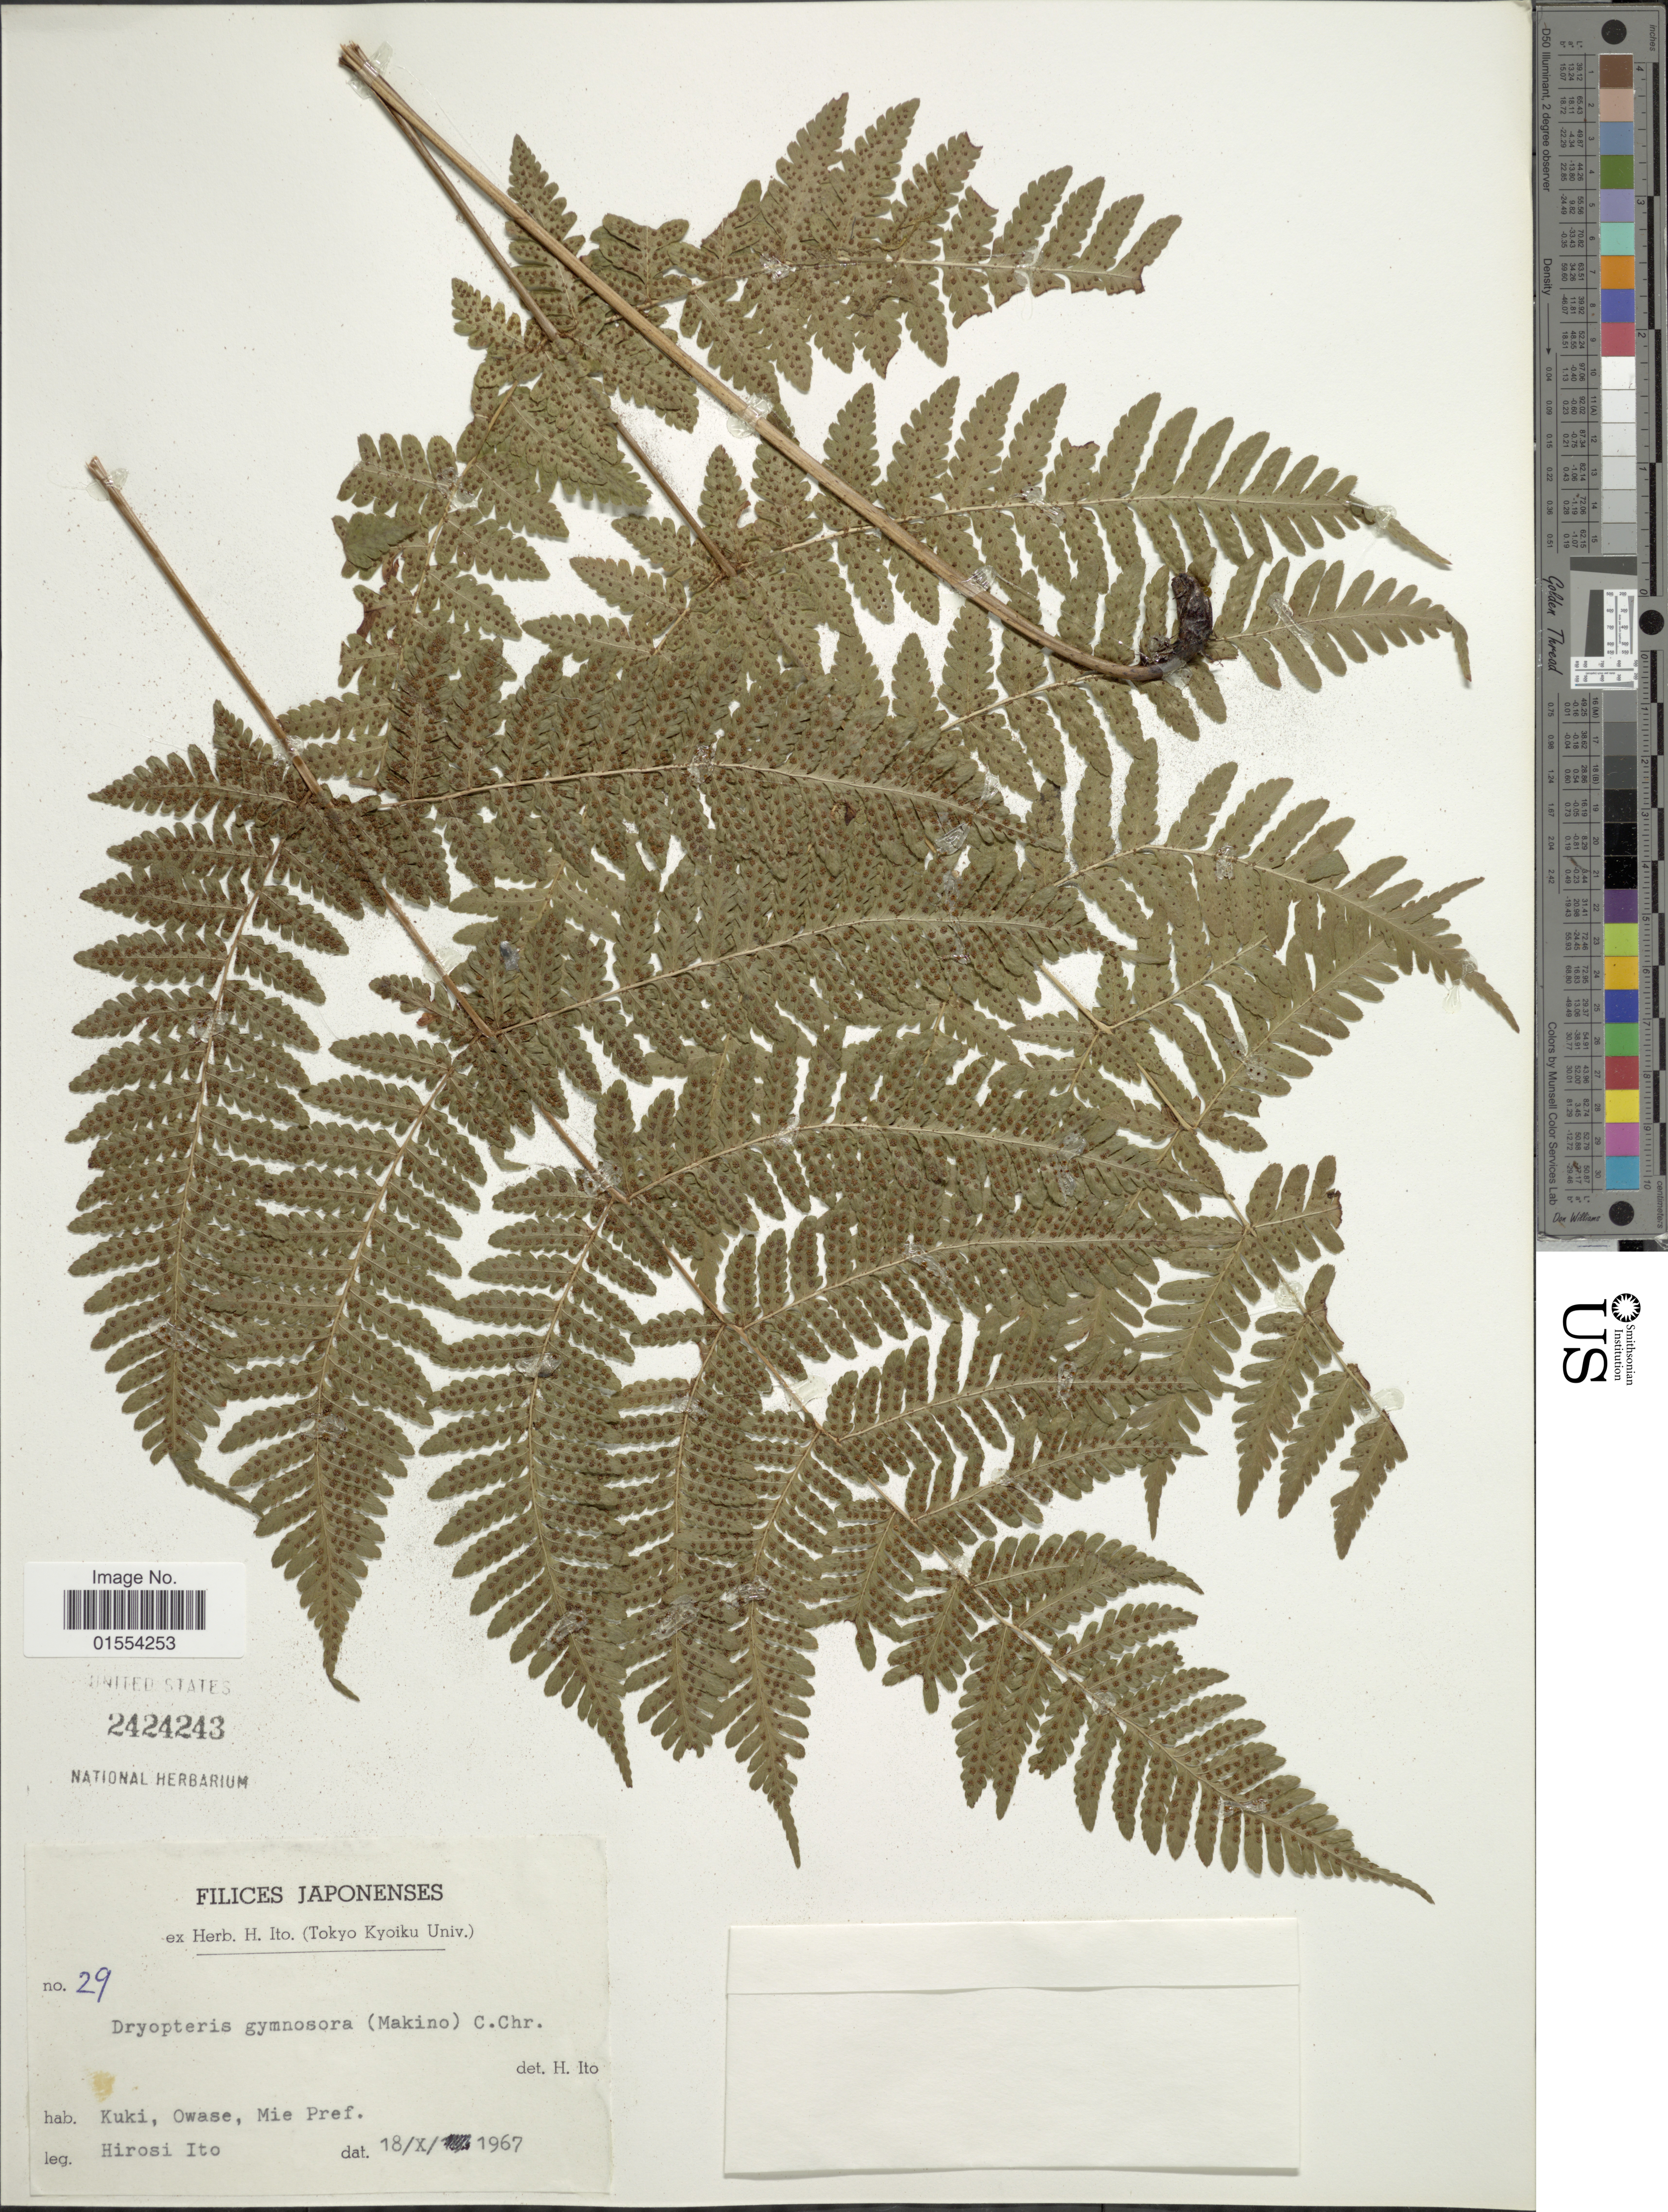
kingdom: Plantae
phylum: Tracheophyta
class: Polypodiopsida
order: Polypodiales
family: Dryopteridaceae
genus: Dryopteris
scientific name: Dryopteris gymnosora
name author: (Makino) C. Chr.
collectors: H. Itô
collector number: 29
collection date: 1967-10-18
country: Japan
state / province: Mie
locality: Japonenses, Kuki, Owase, Mie Pref.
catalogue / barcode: US 2424243